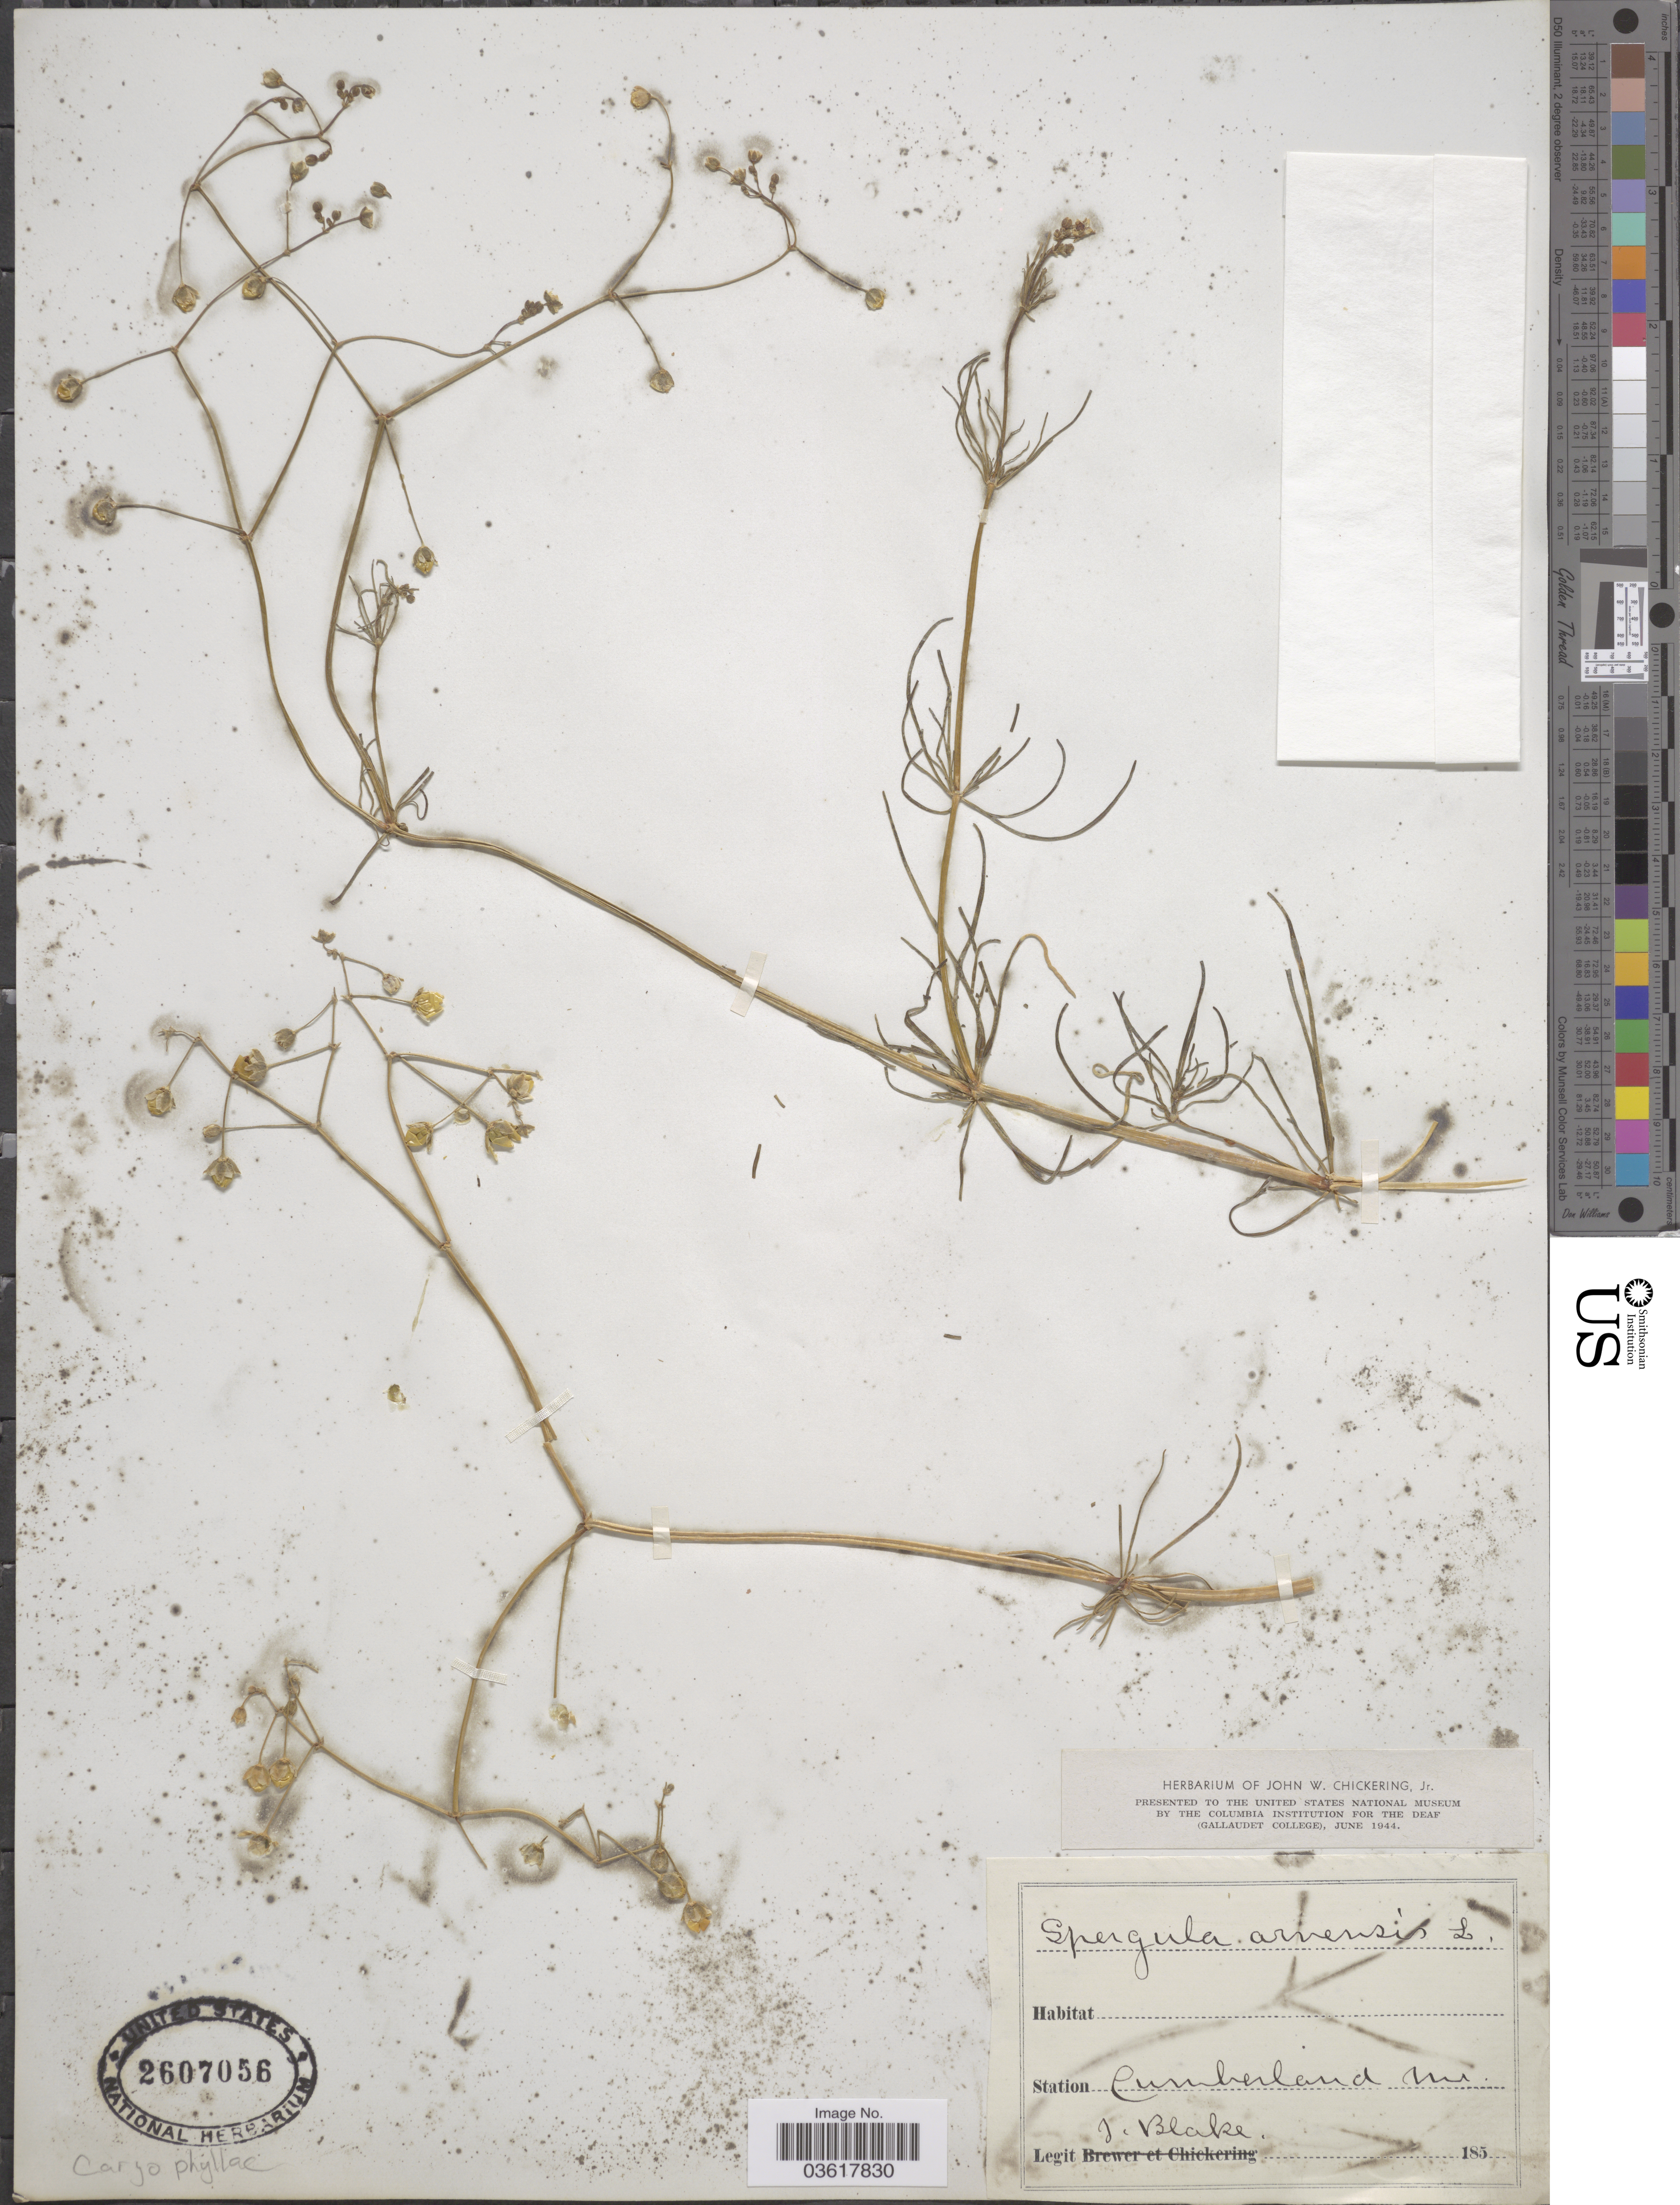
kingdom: Plantae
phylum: Tracheophyta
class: Magnoliopsida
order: Caryophyllales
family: Caryophyllaceae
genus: Spergula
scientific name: Spergula arvensis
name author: L.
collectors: J. Blake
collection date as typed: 185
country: United States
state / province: Maryland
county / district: Allegany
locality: Station Cumberland Md.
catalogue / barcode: US 2607056